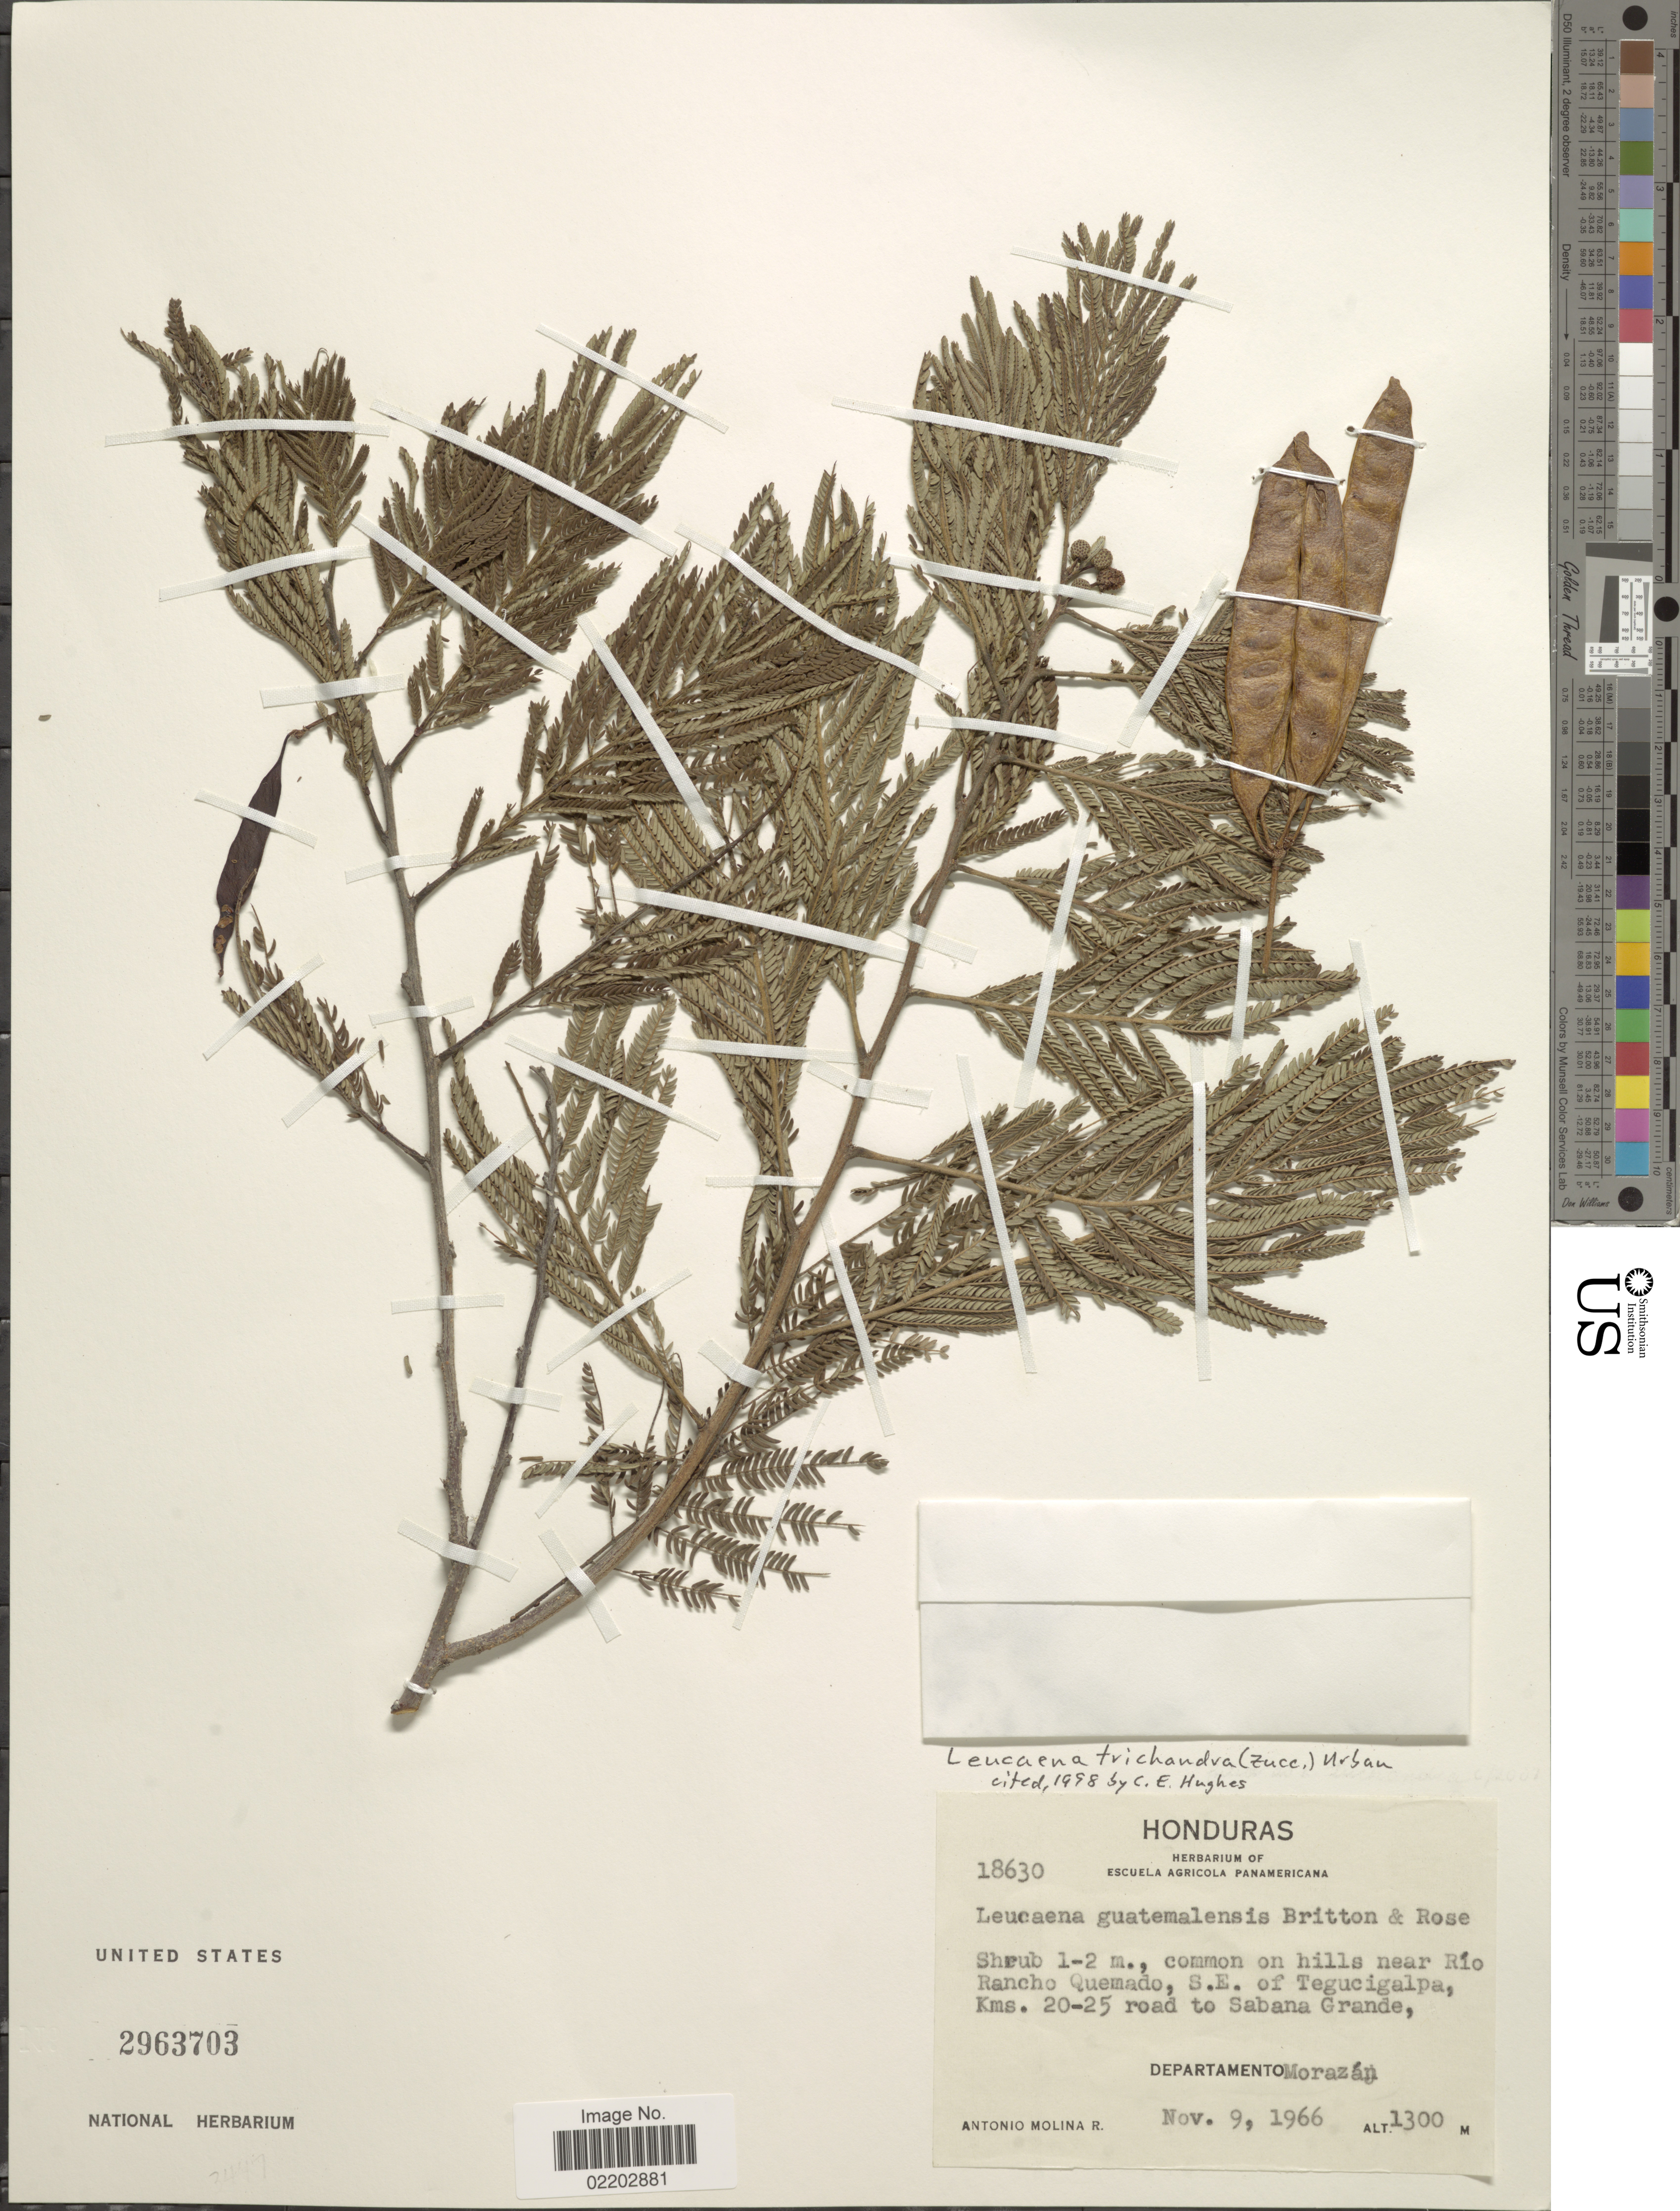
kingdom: Plantae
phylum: Tracheophyta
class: Magnoliopsida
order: Fabales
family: Fabaceae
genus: Leucaena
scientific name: Leucaena trichandra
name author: (Zucc.) Urb.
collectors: A. Molina R.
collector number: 18630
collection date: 1966-11-09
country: Honduras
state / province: Fco. Morazán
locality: Common on hills near Río Rancho Quemado, S.E. of Tegucigalpa, Kms. 20-25 road to Sabana Grande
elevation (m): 1300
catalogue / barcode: US 2963703